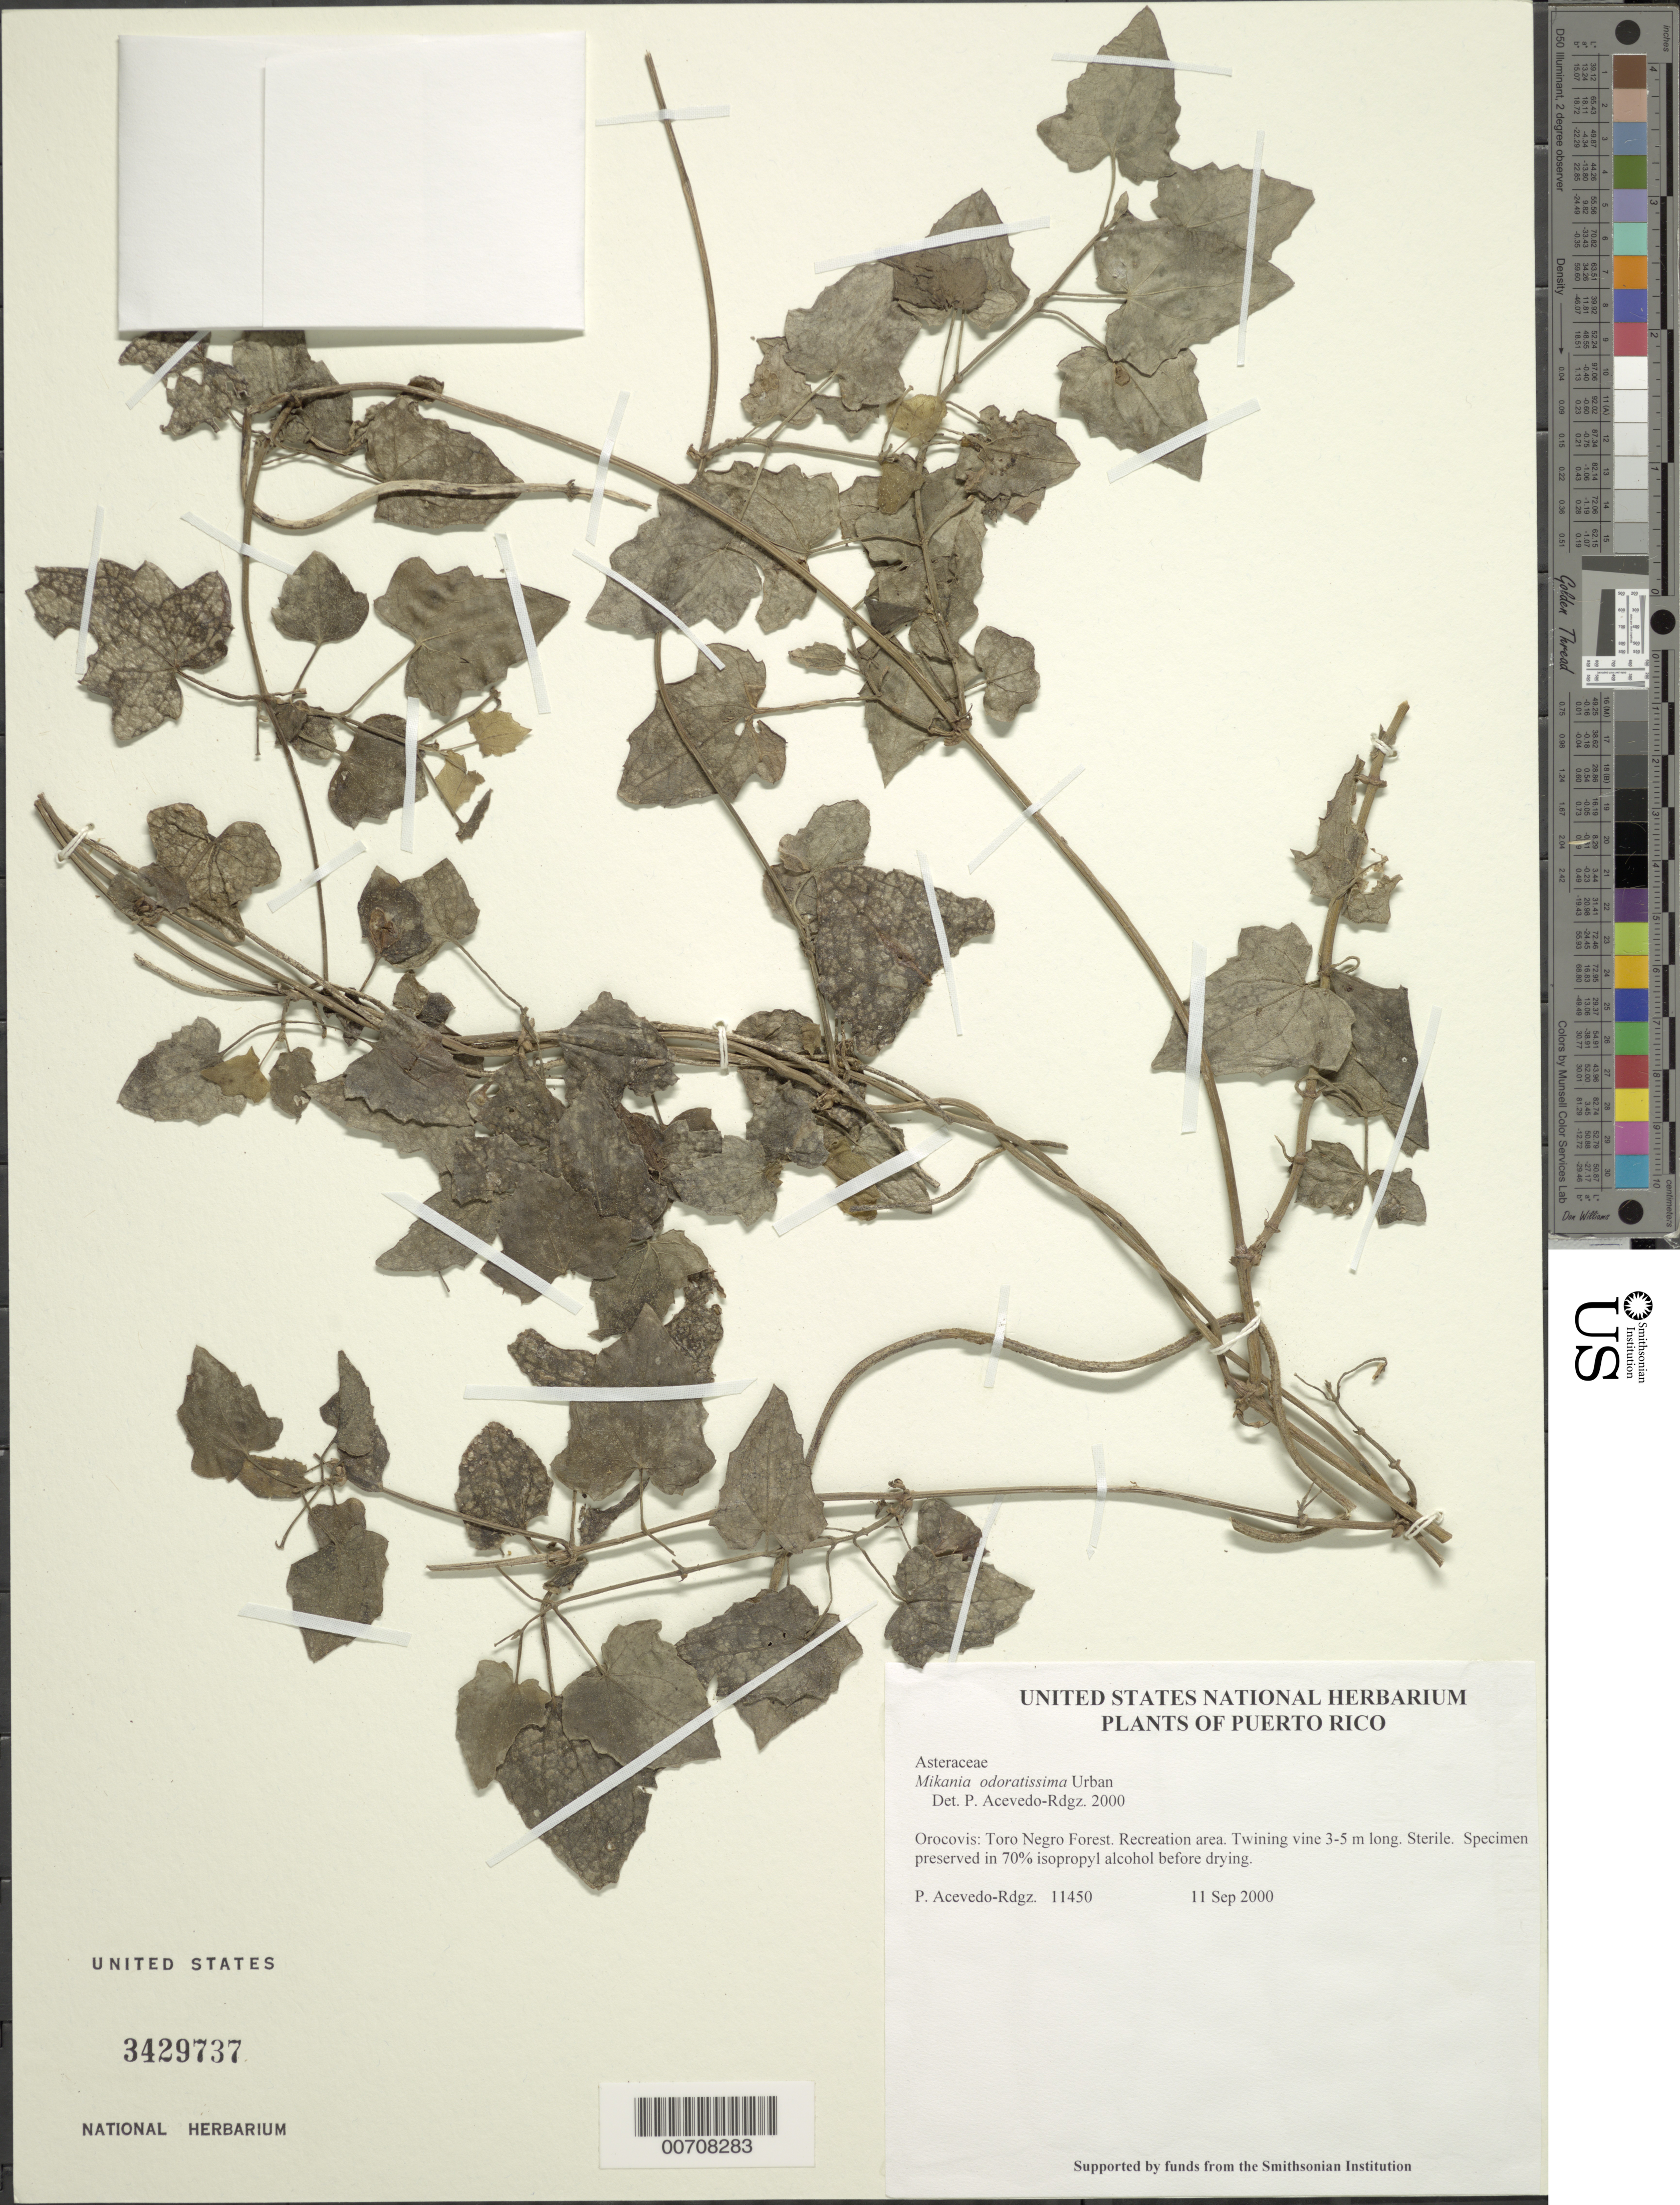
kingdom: Plantae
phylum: Tracheophyta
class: Magnoliopsida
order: Asterales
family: Asteraceae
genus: Mikania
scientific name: Mikania odoratissima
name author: Urb.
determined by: Acevedo-Rodríguez, P., (BOT), Smithsonian Institution - National Museum of Natural History (UNITED STATES)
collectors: P. Acevedo-Rodr.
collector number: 11450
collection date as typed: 11 Sep 2000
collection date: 2000-09-11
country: Puerto Rico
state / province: Orocovis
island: Puerto Rico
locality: Orocovis: Toro Negro Forest.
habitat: Recreation area.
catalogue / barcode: US 3429737